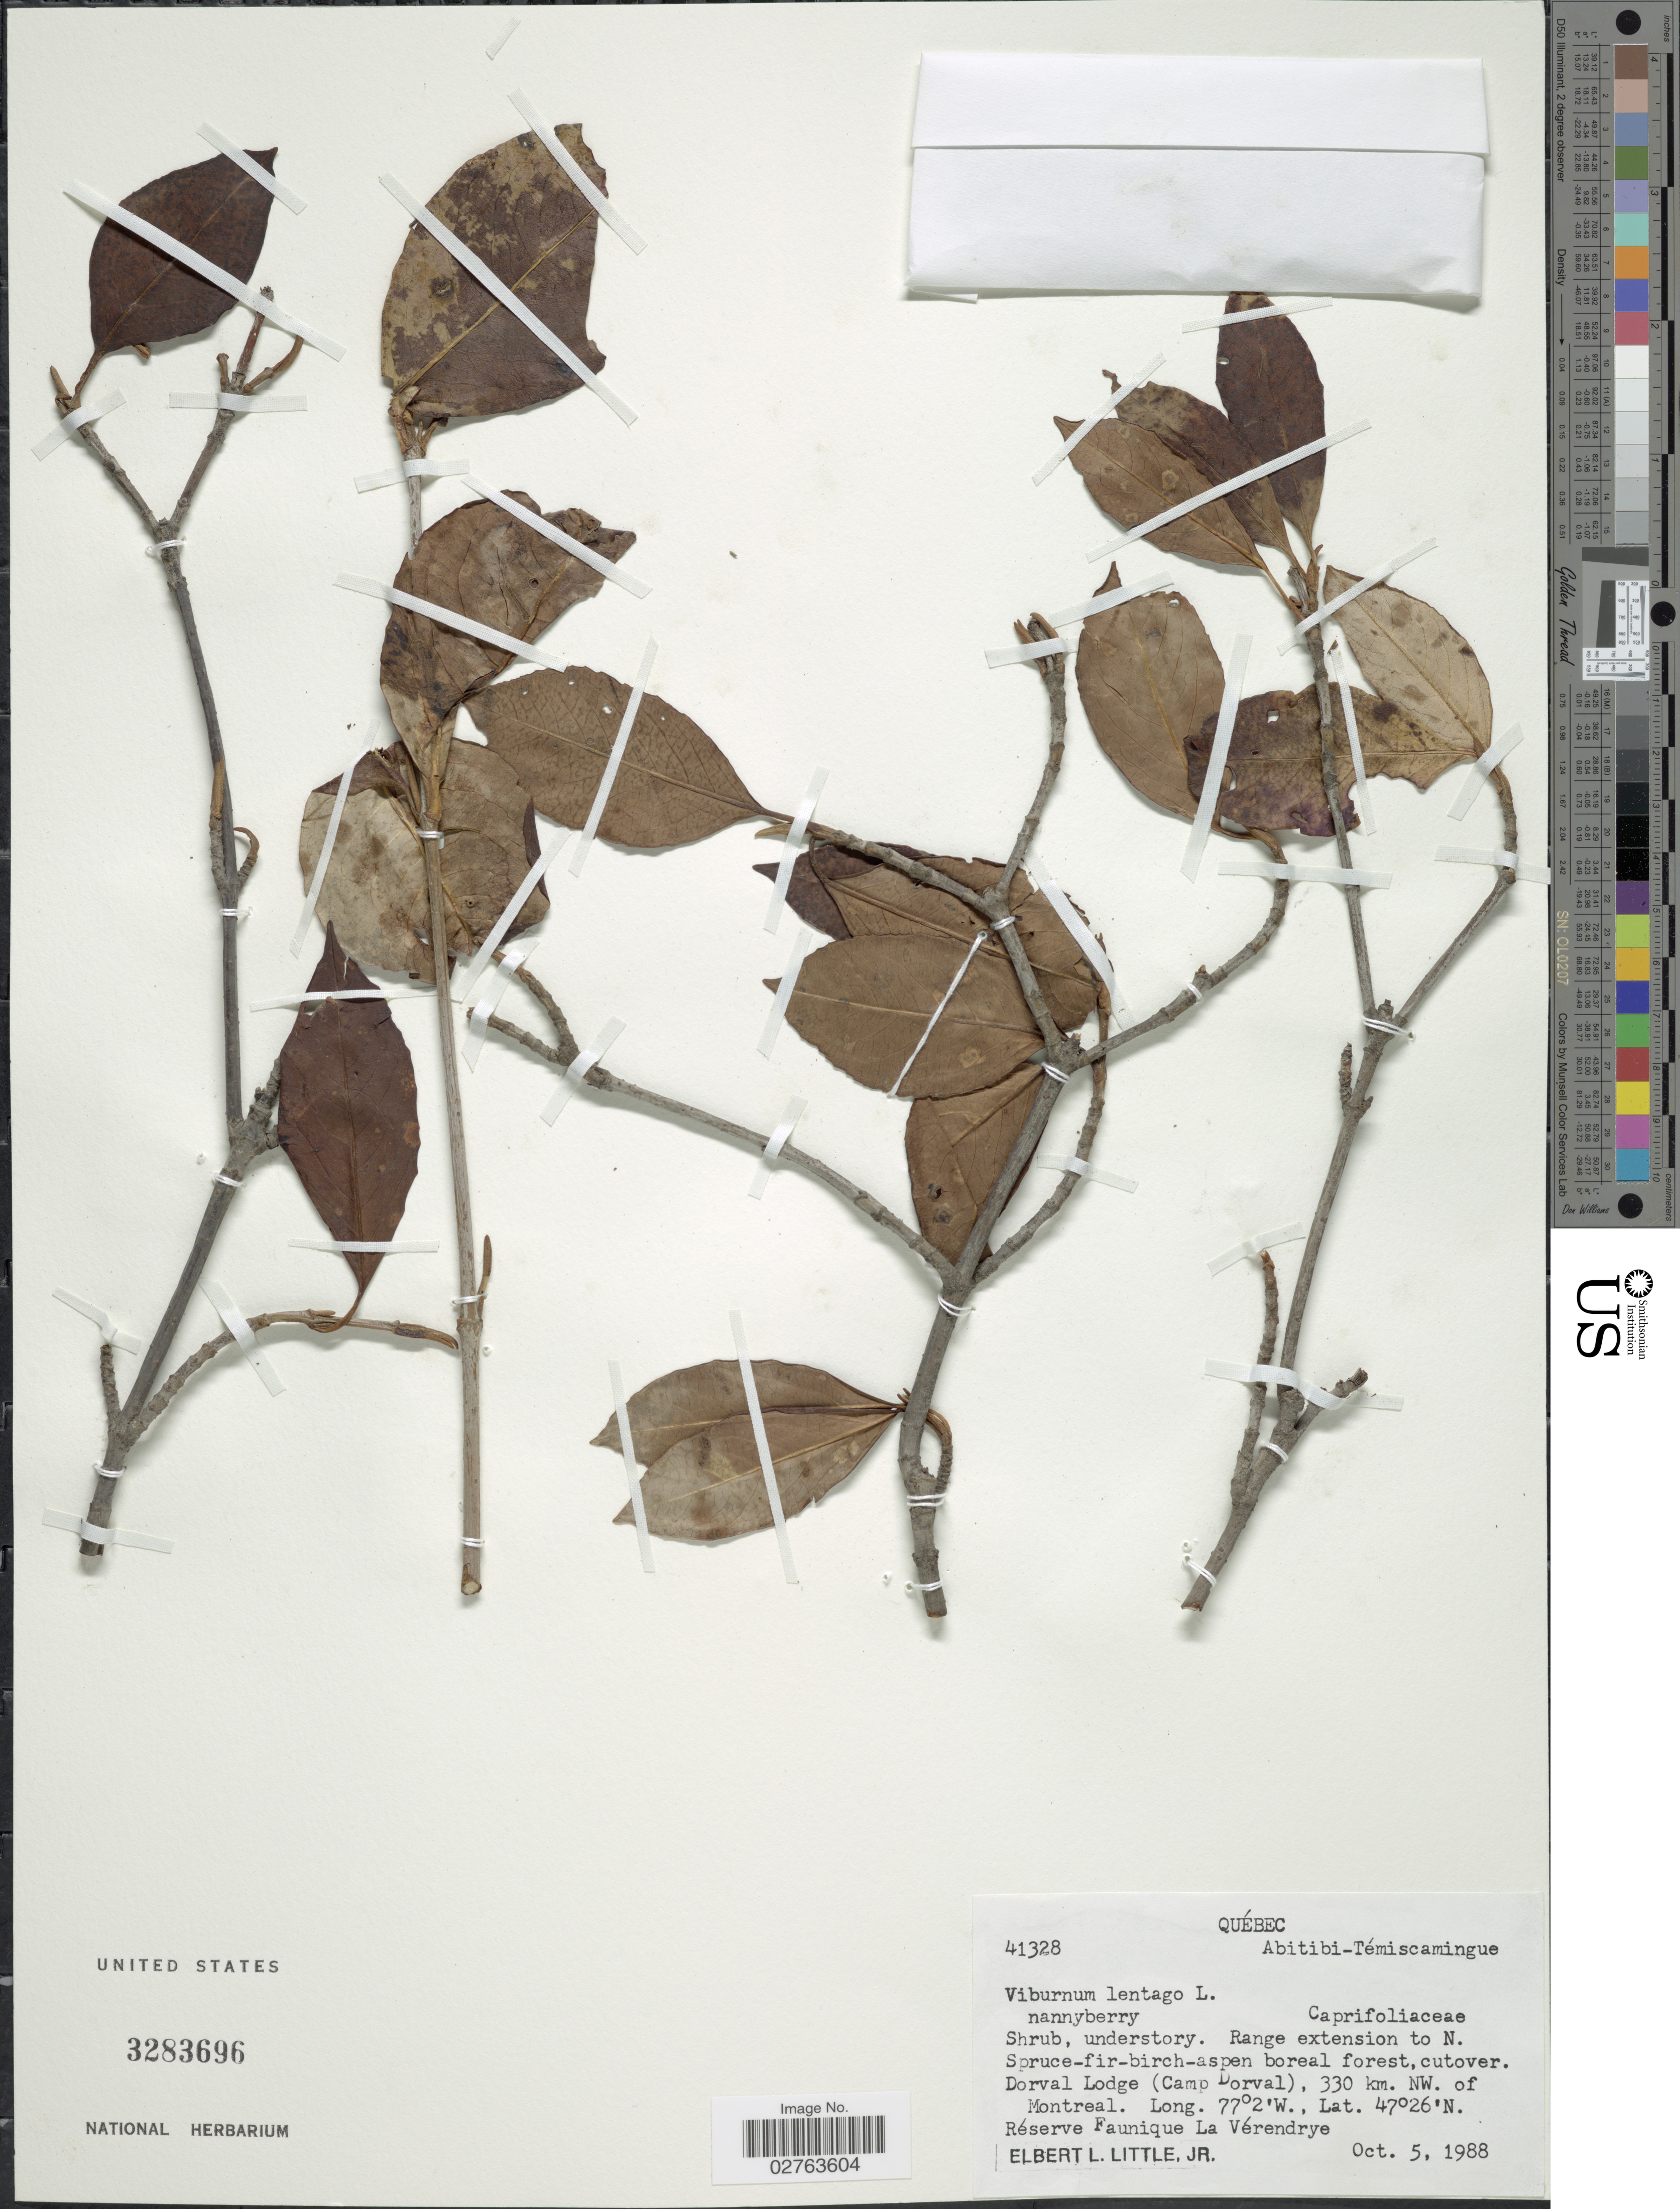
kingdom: Plantae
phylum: Tracheophyta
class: Magnoliopsida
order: Dipsacales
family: Viburnaceae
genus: Viburnum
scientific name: Viburnum lentago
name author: L.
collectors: E. L. Little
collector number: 41328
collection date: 1988-10-05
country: Canada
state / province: Quebec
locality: Dorval Lodge (Camp Dorval), 330 km. NW. of Montreal.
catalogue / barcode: US 3283696